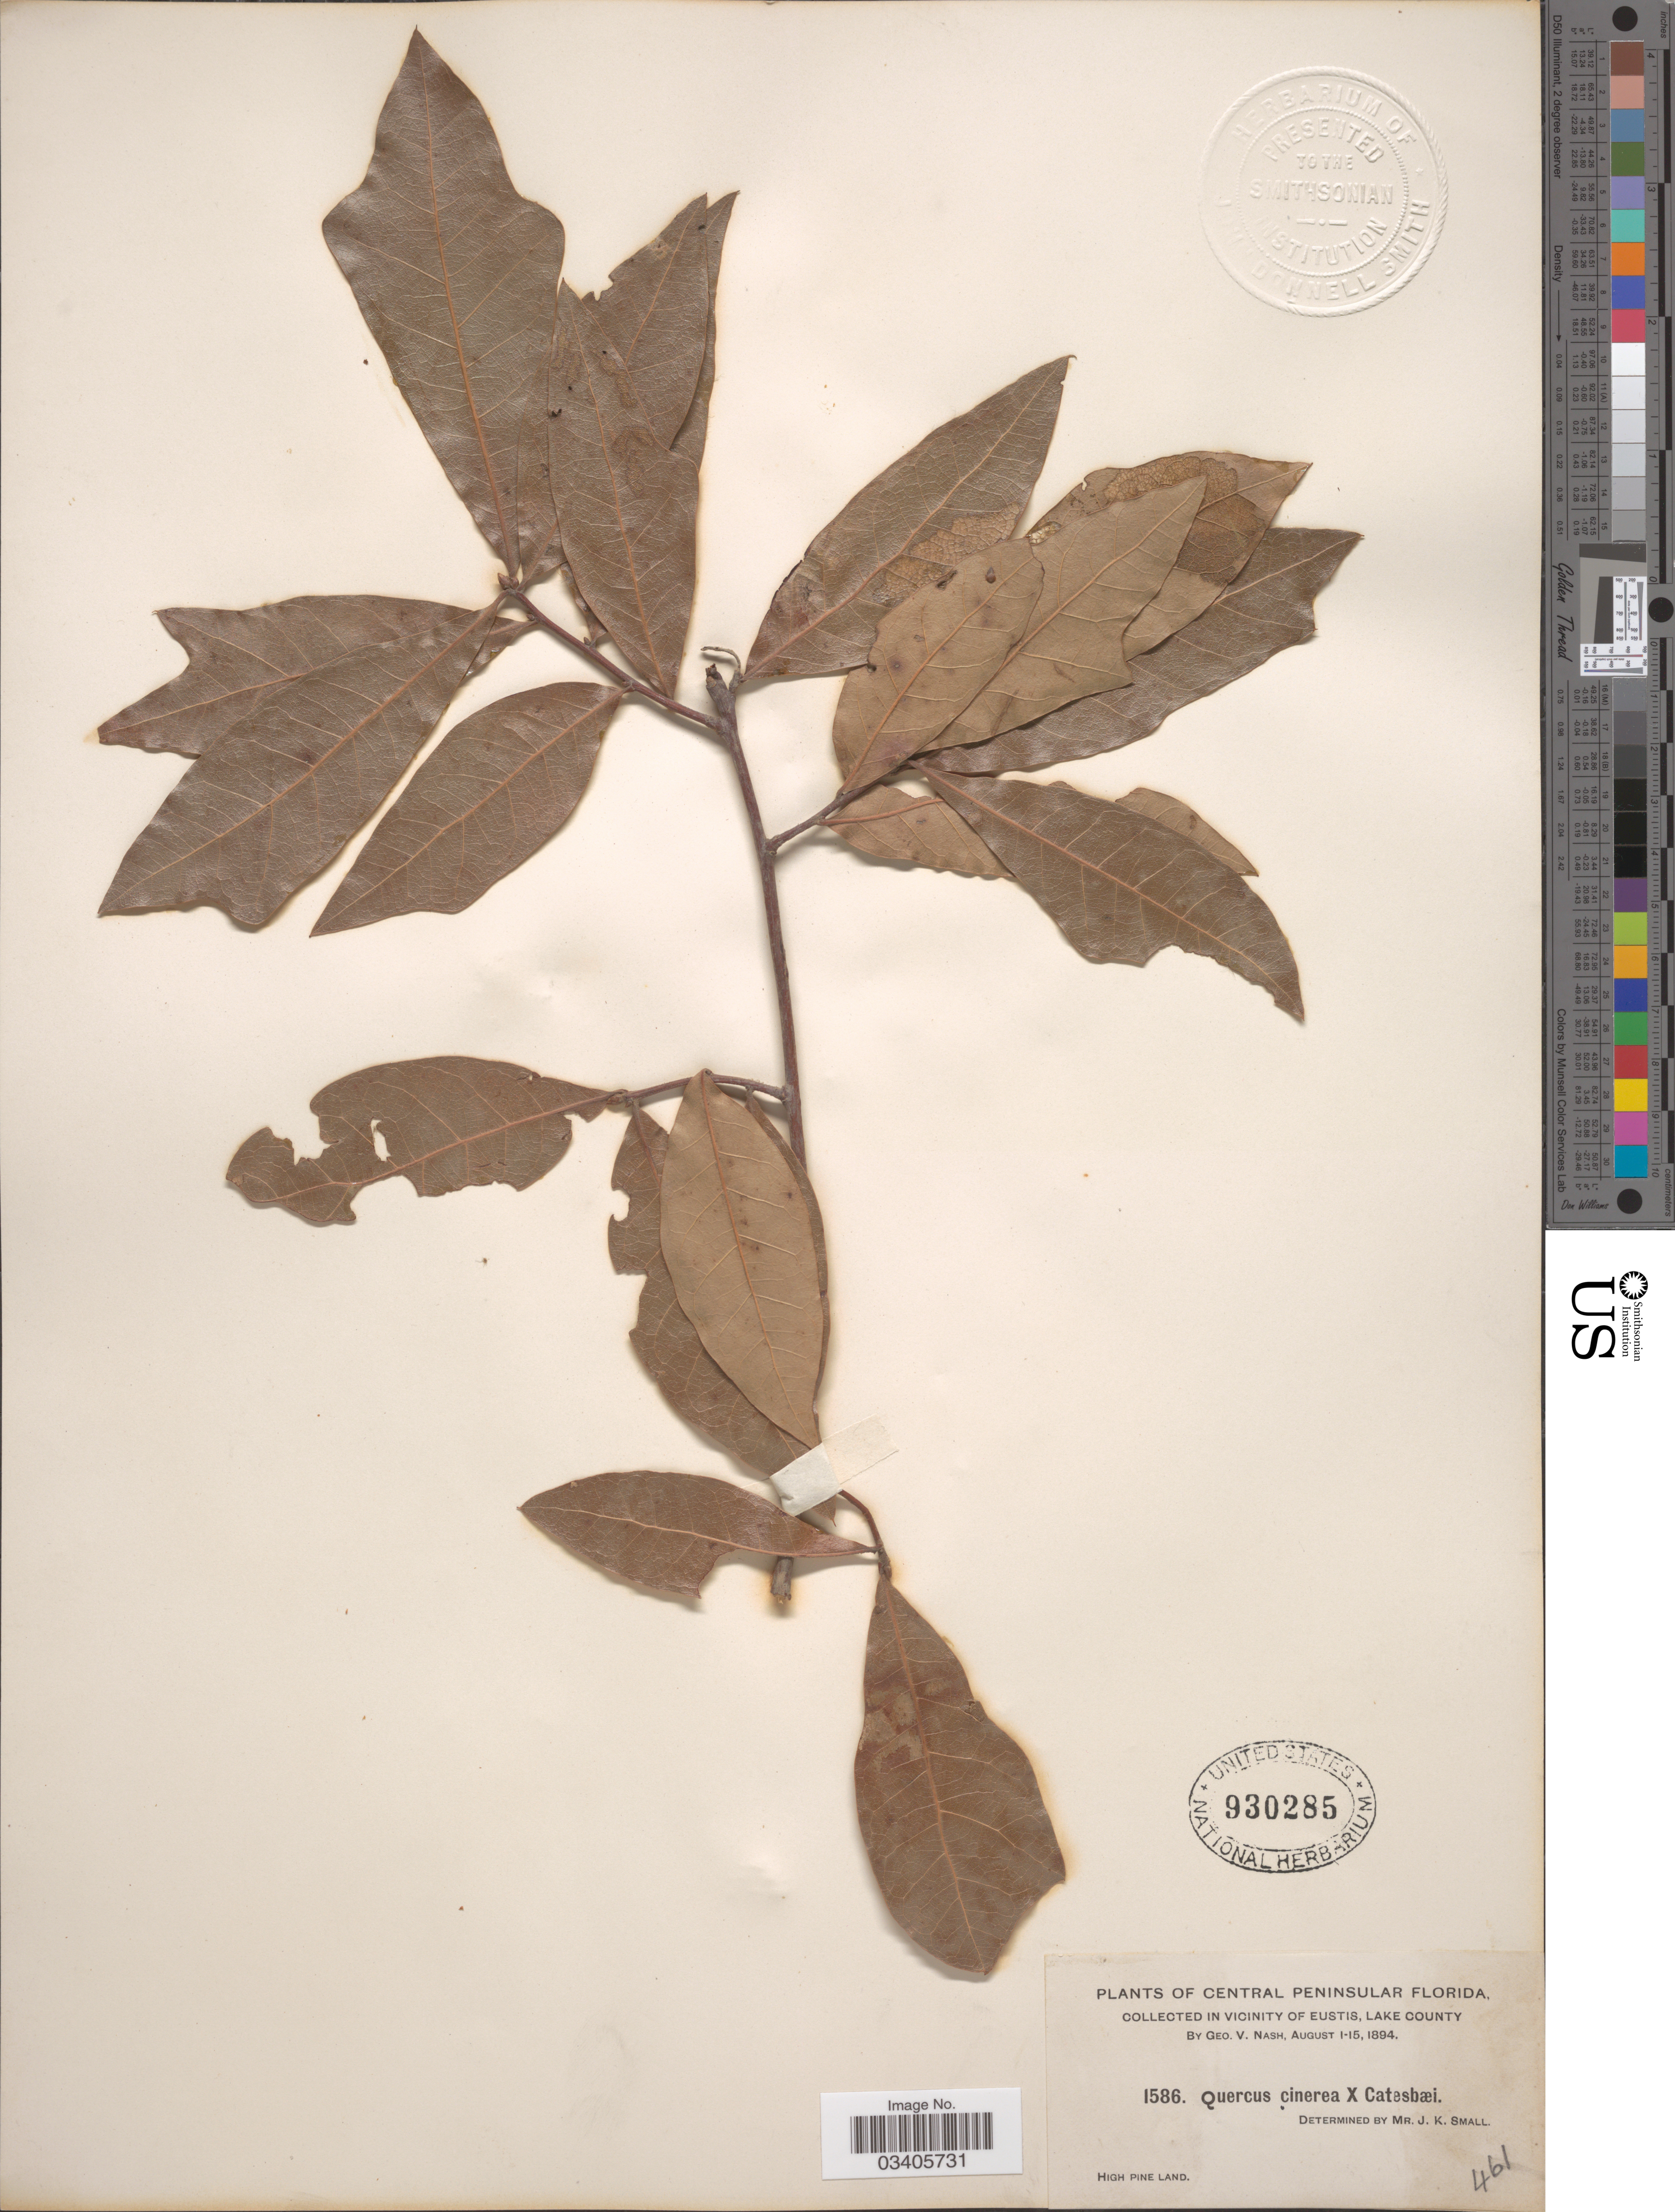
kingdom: Plantae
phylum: Tracheophyta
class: Magnoliopsida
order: Fagales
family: Fagaceae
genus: Quercus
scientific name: Quercus incana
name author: W. Bartram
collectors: G. V. Nash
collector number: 1586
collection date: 1894-08-01/1894-08-15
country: United States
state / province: Florida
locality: Central Peninsular Florida. In vicinity of Eustis, Lake County.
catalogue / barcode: US 930285